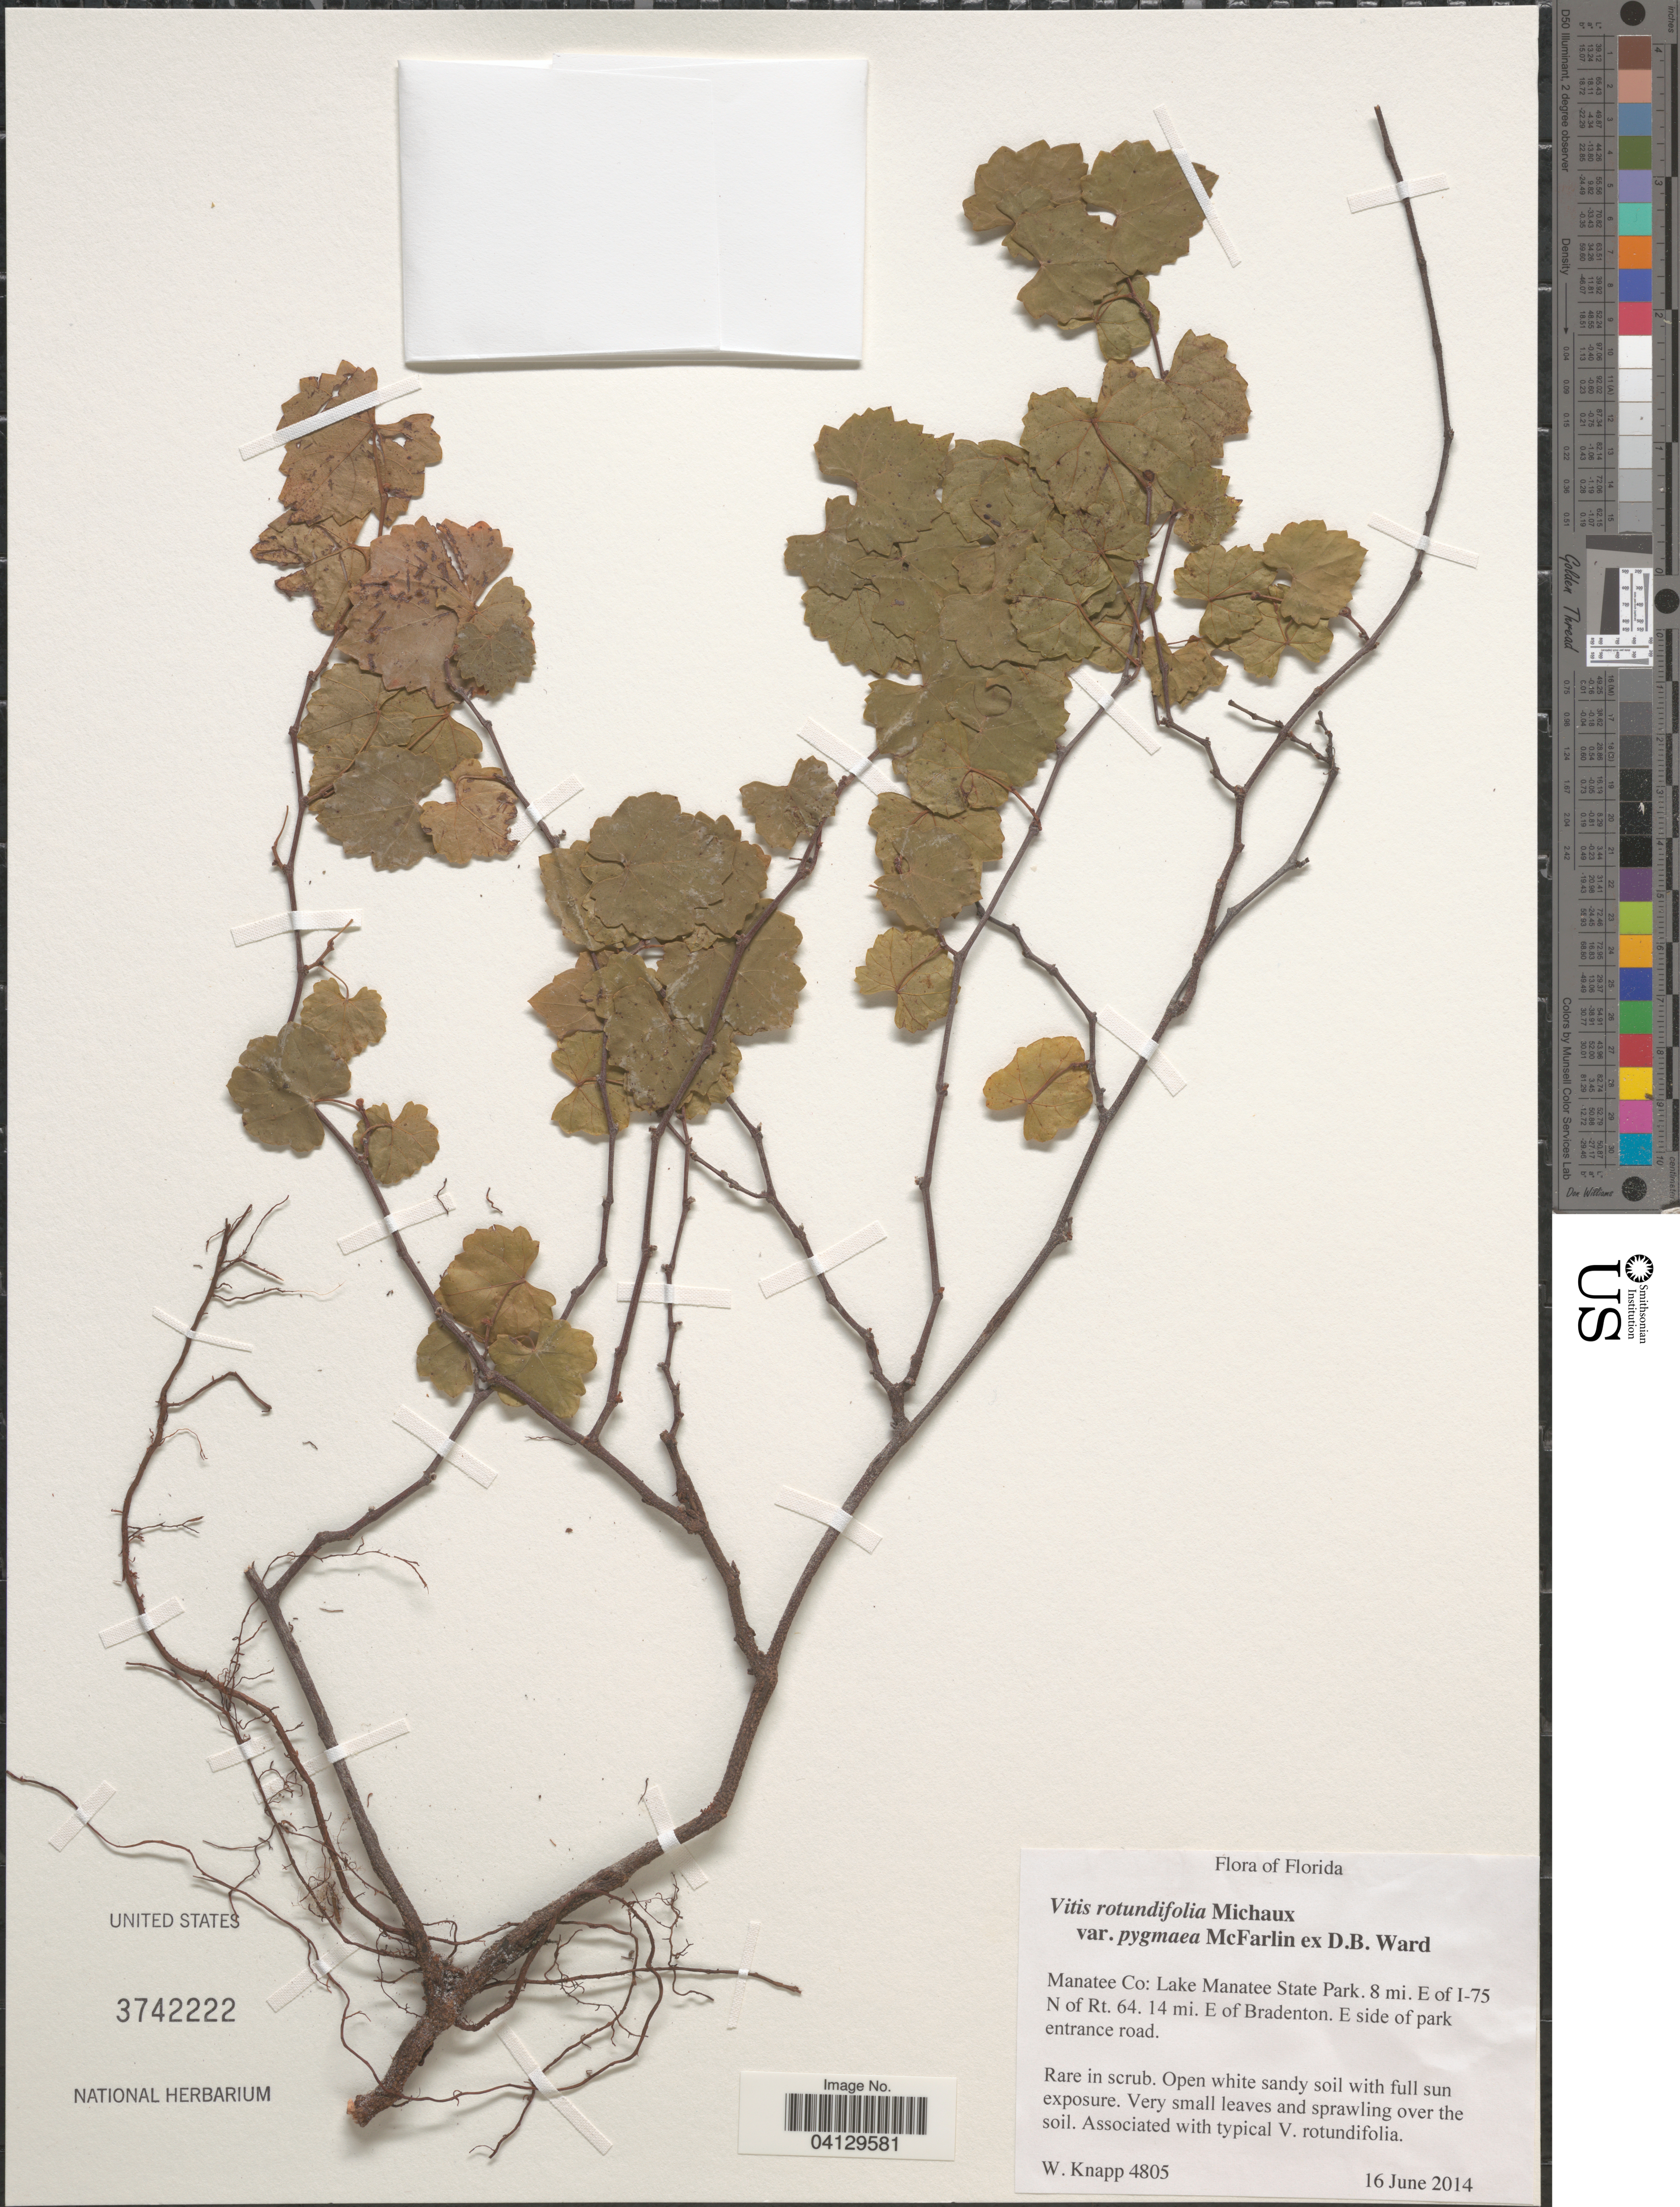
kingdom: Plantae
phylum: Tracheophyta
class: Magnoliopsida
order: Vitales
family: Vitaceae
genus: Vitis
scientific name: Vitis rotundifolia var. pygmaea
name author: McFarlin ex D.B. Ward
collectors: W. Knapp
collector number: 4805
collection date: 2014-06-16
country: United States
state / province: Florida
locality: Manatee Co: Lake Manatee State Park. 8 mi. E of I-75 N of Rt. 64. 14 mi. E of Bradenton. E side of park entrance road. 273477235, -82.344249.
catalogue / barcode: US 3742222